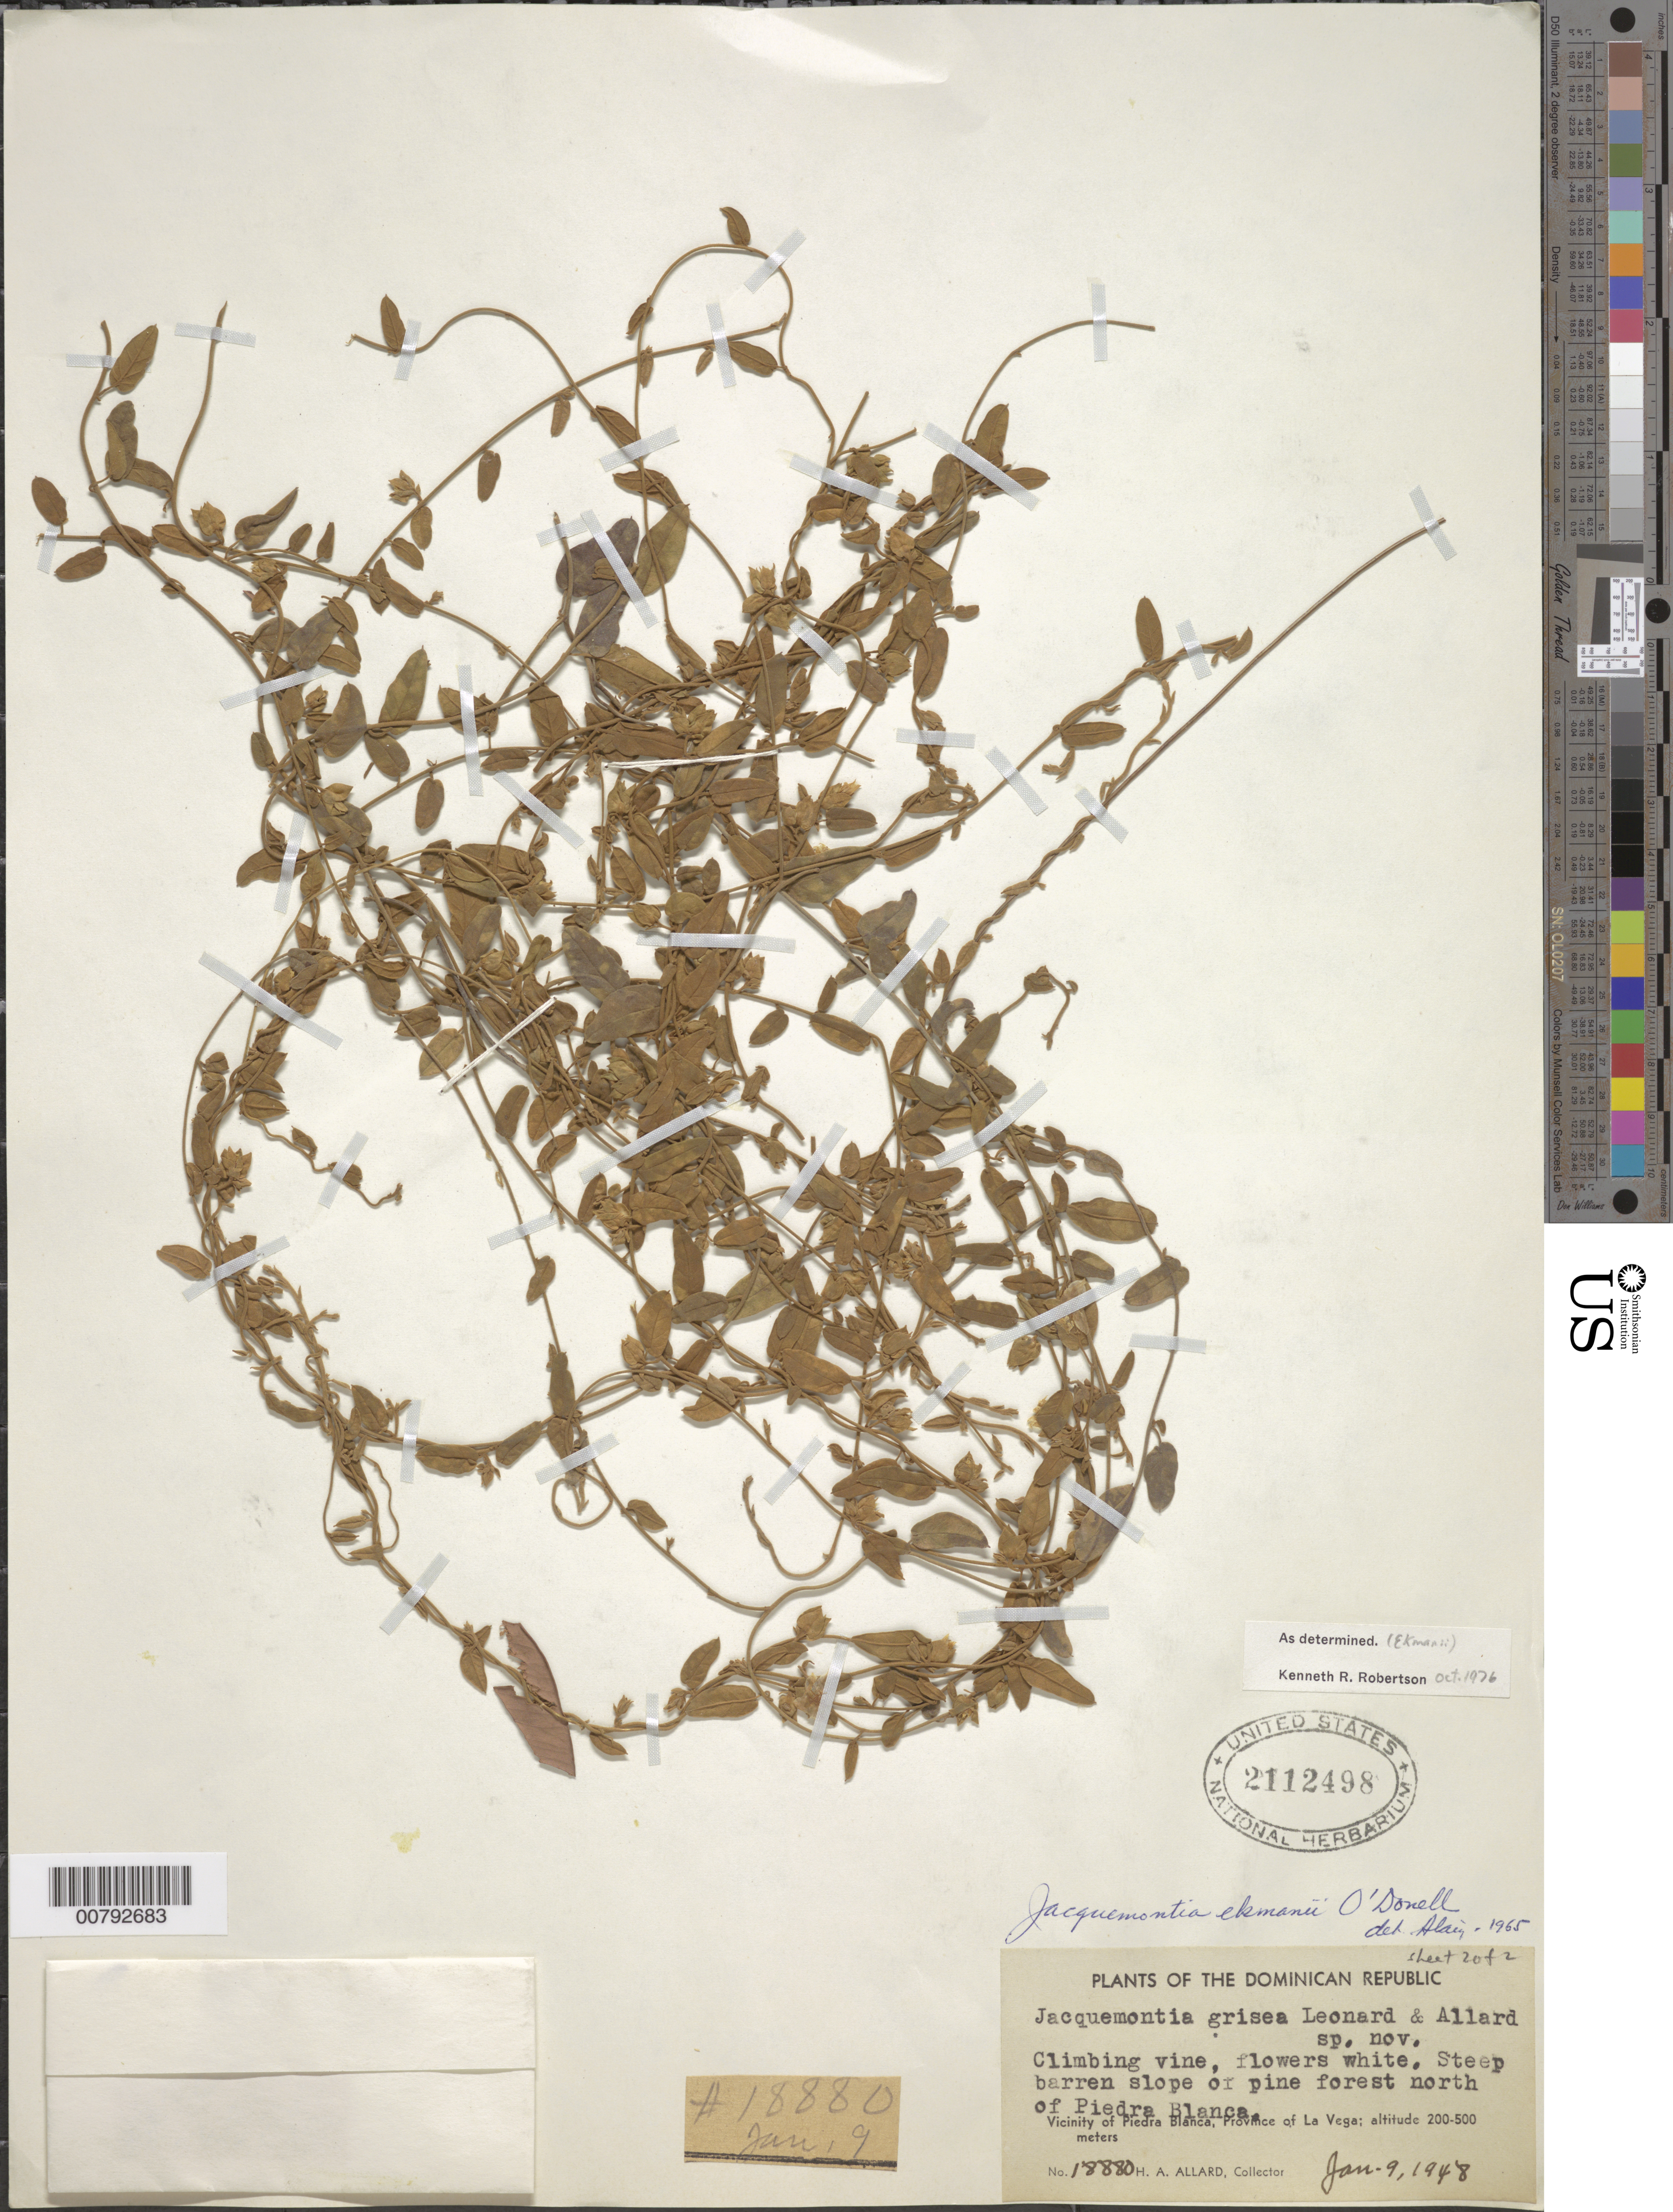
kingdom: Plantae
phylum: Tracheophyta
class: Magnoliopsida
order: Solanales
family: Convolvulaceae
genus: Jacquemontia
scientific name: Jacquemontia ekmanii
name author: O'Donell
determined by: Robertson, K. R.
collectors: H. A. Allard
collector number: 18880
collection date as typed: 09 Jan 1948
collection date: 1948-01-09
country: Dominican Republic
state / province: La Vega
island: Hispaniola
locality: Vicinity of Piedra Blanca, north of Piedra Blanca.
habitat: Steep barren slope of pine forest.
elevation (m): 200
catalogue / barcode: US 2112498